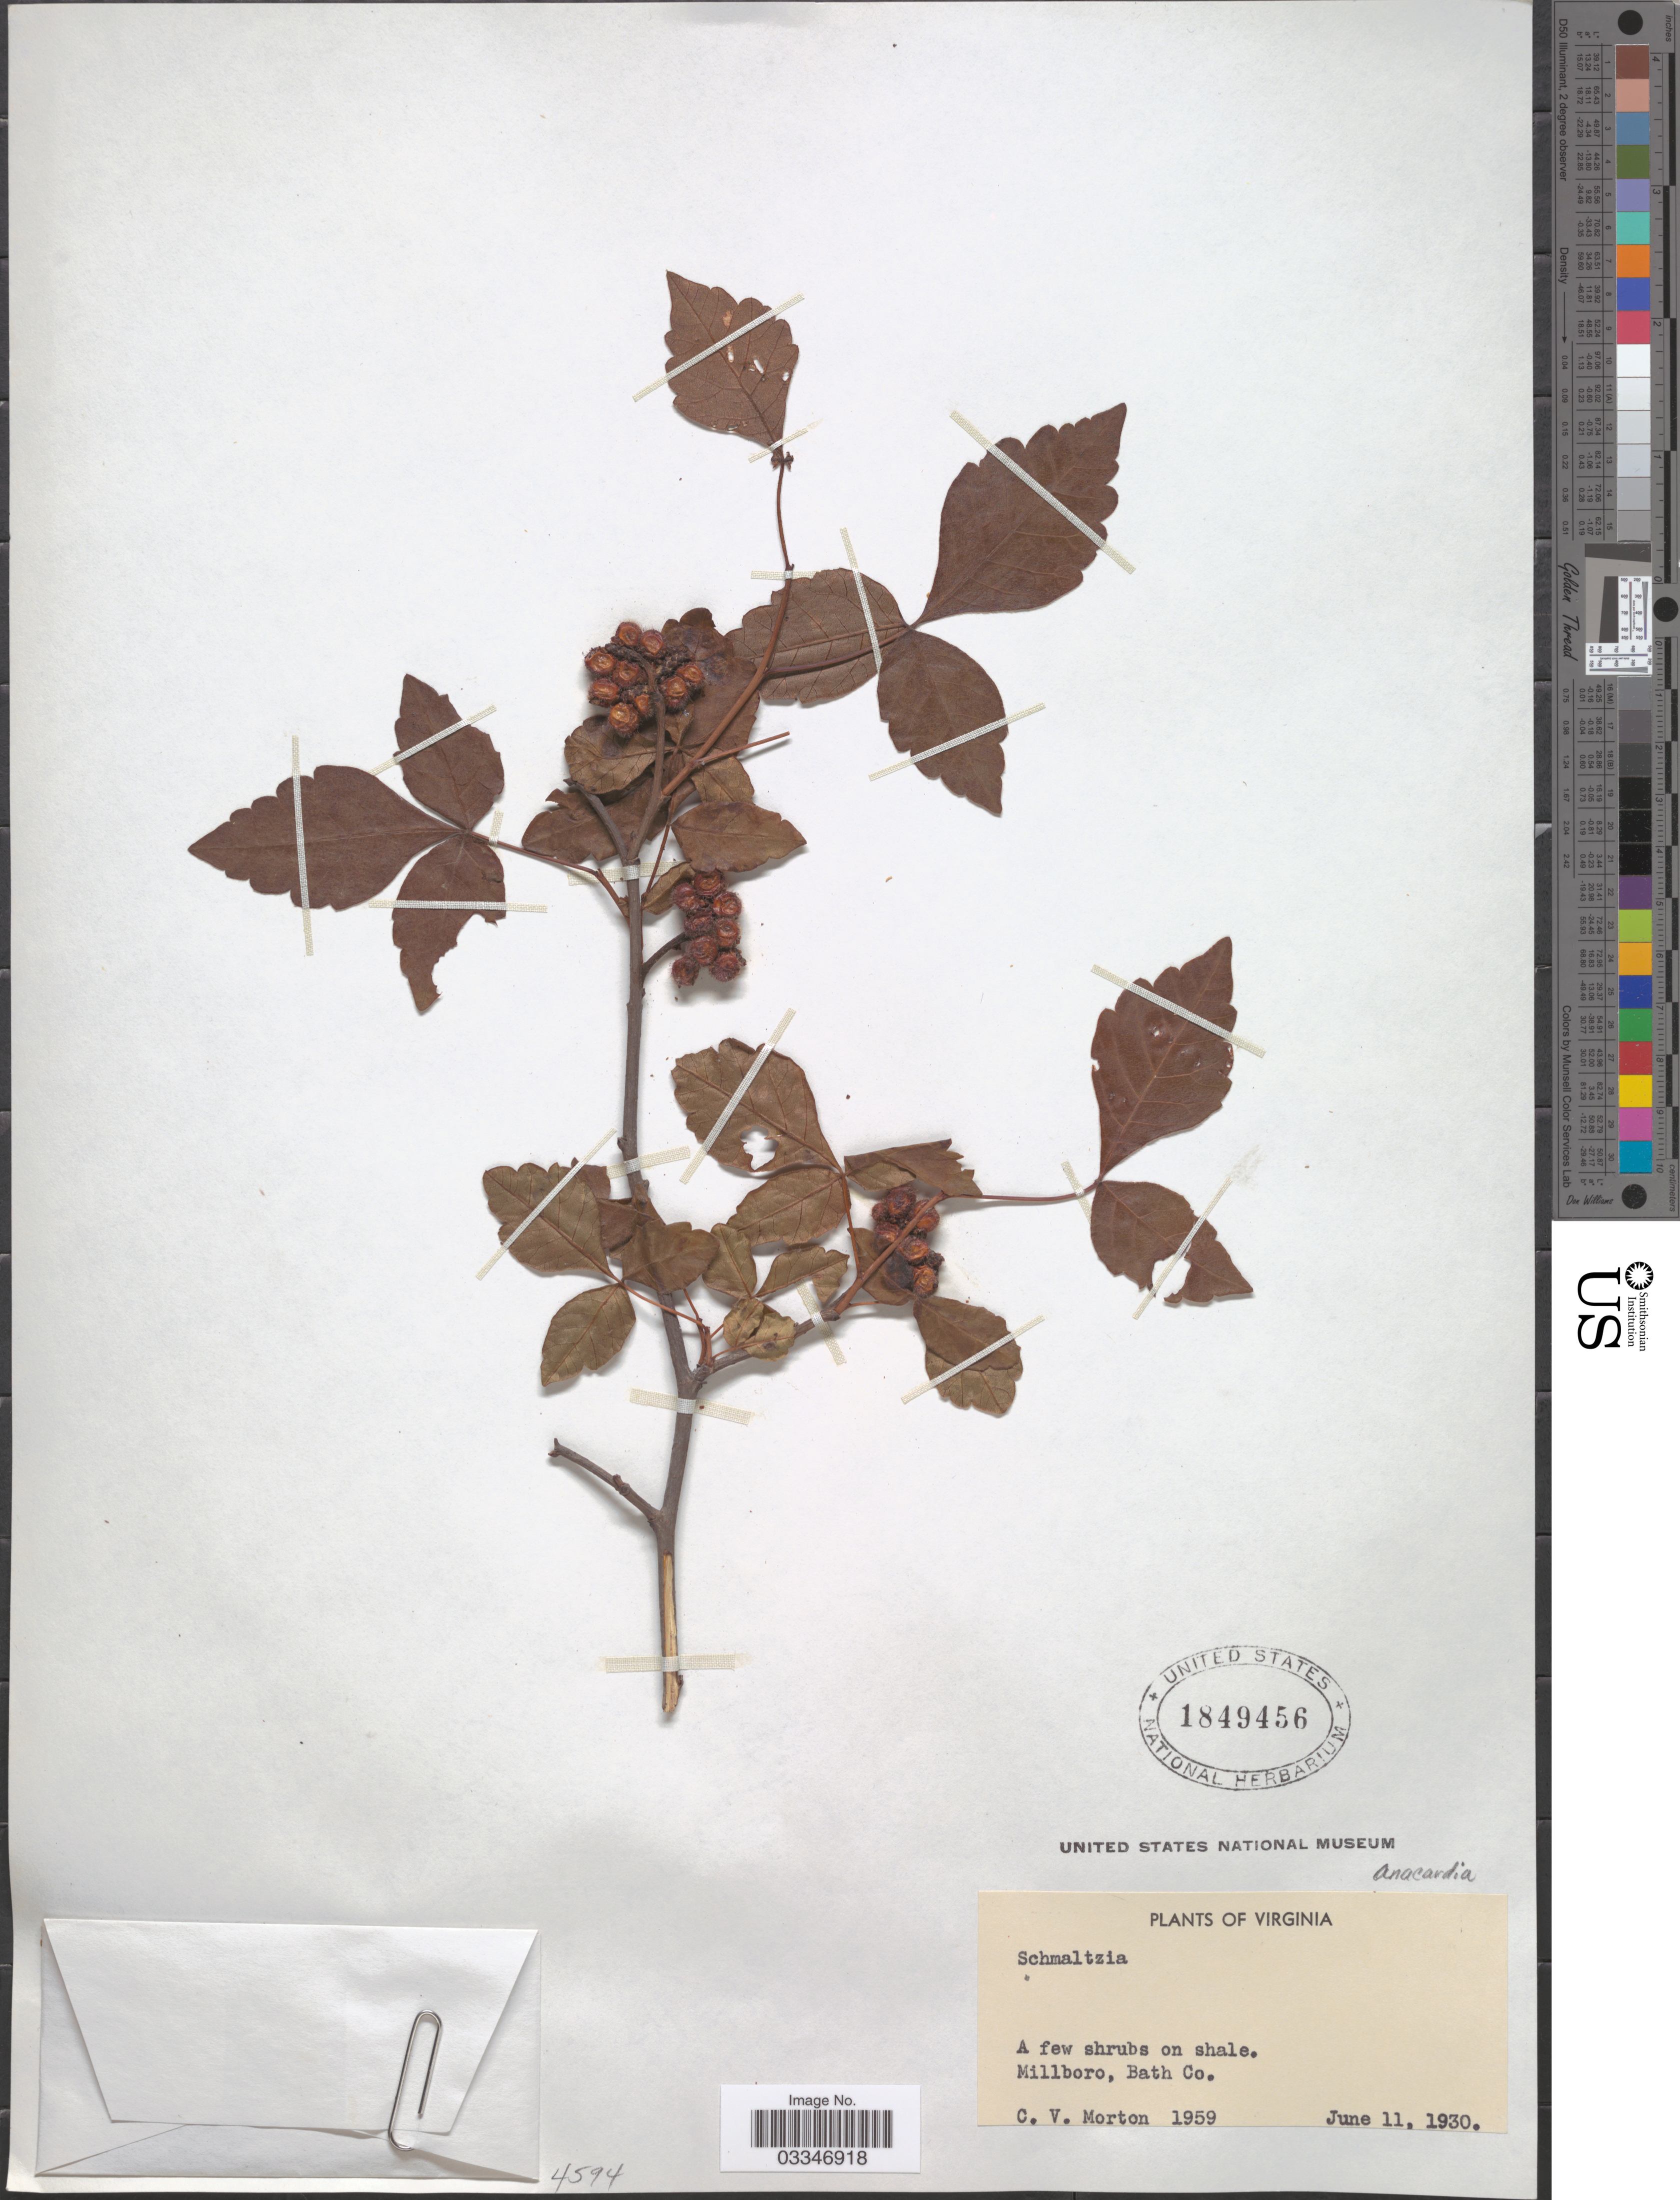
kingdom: Plantae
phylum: Tracheophyta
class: Magnoliopsida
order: Sapindales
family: Anacardiaceae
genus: Rhus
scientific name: Rhus aromatica var. aromatica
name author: Aiton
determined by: Mitchell, John D.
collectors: C. V. Morton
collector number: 1959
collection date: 1930-06-11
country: United States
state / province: Virginia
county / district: Bath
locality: Millboro, Bath Co.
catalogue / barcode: US 1849456